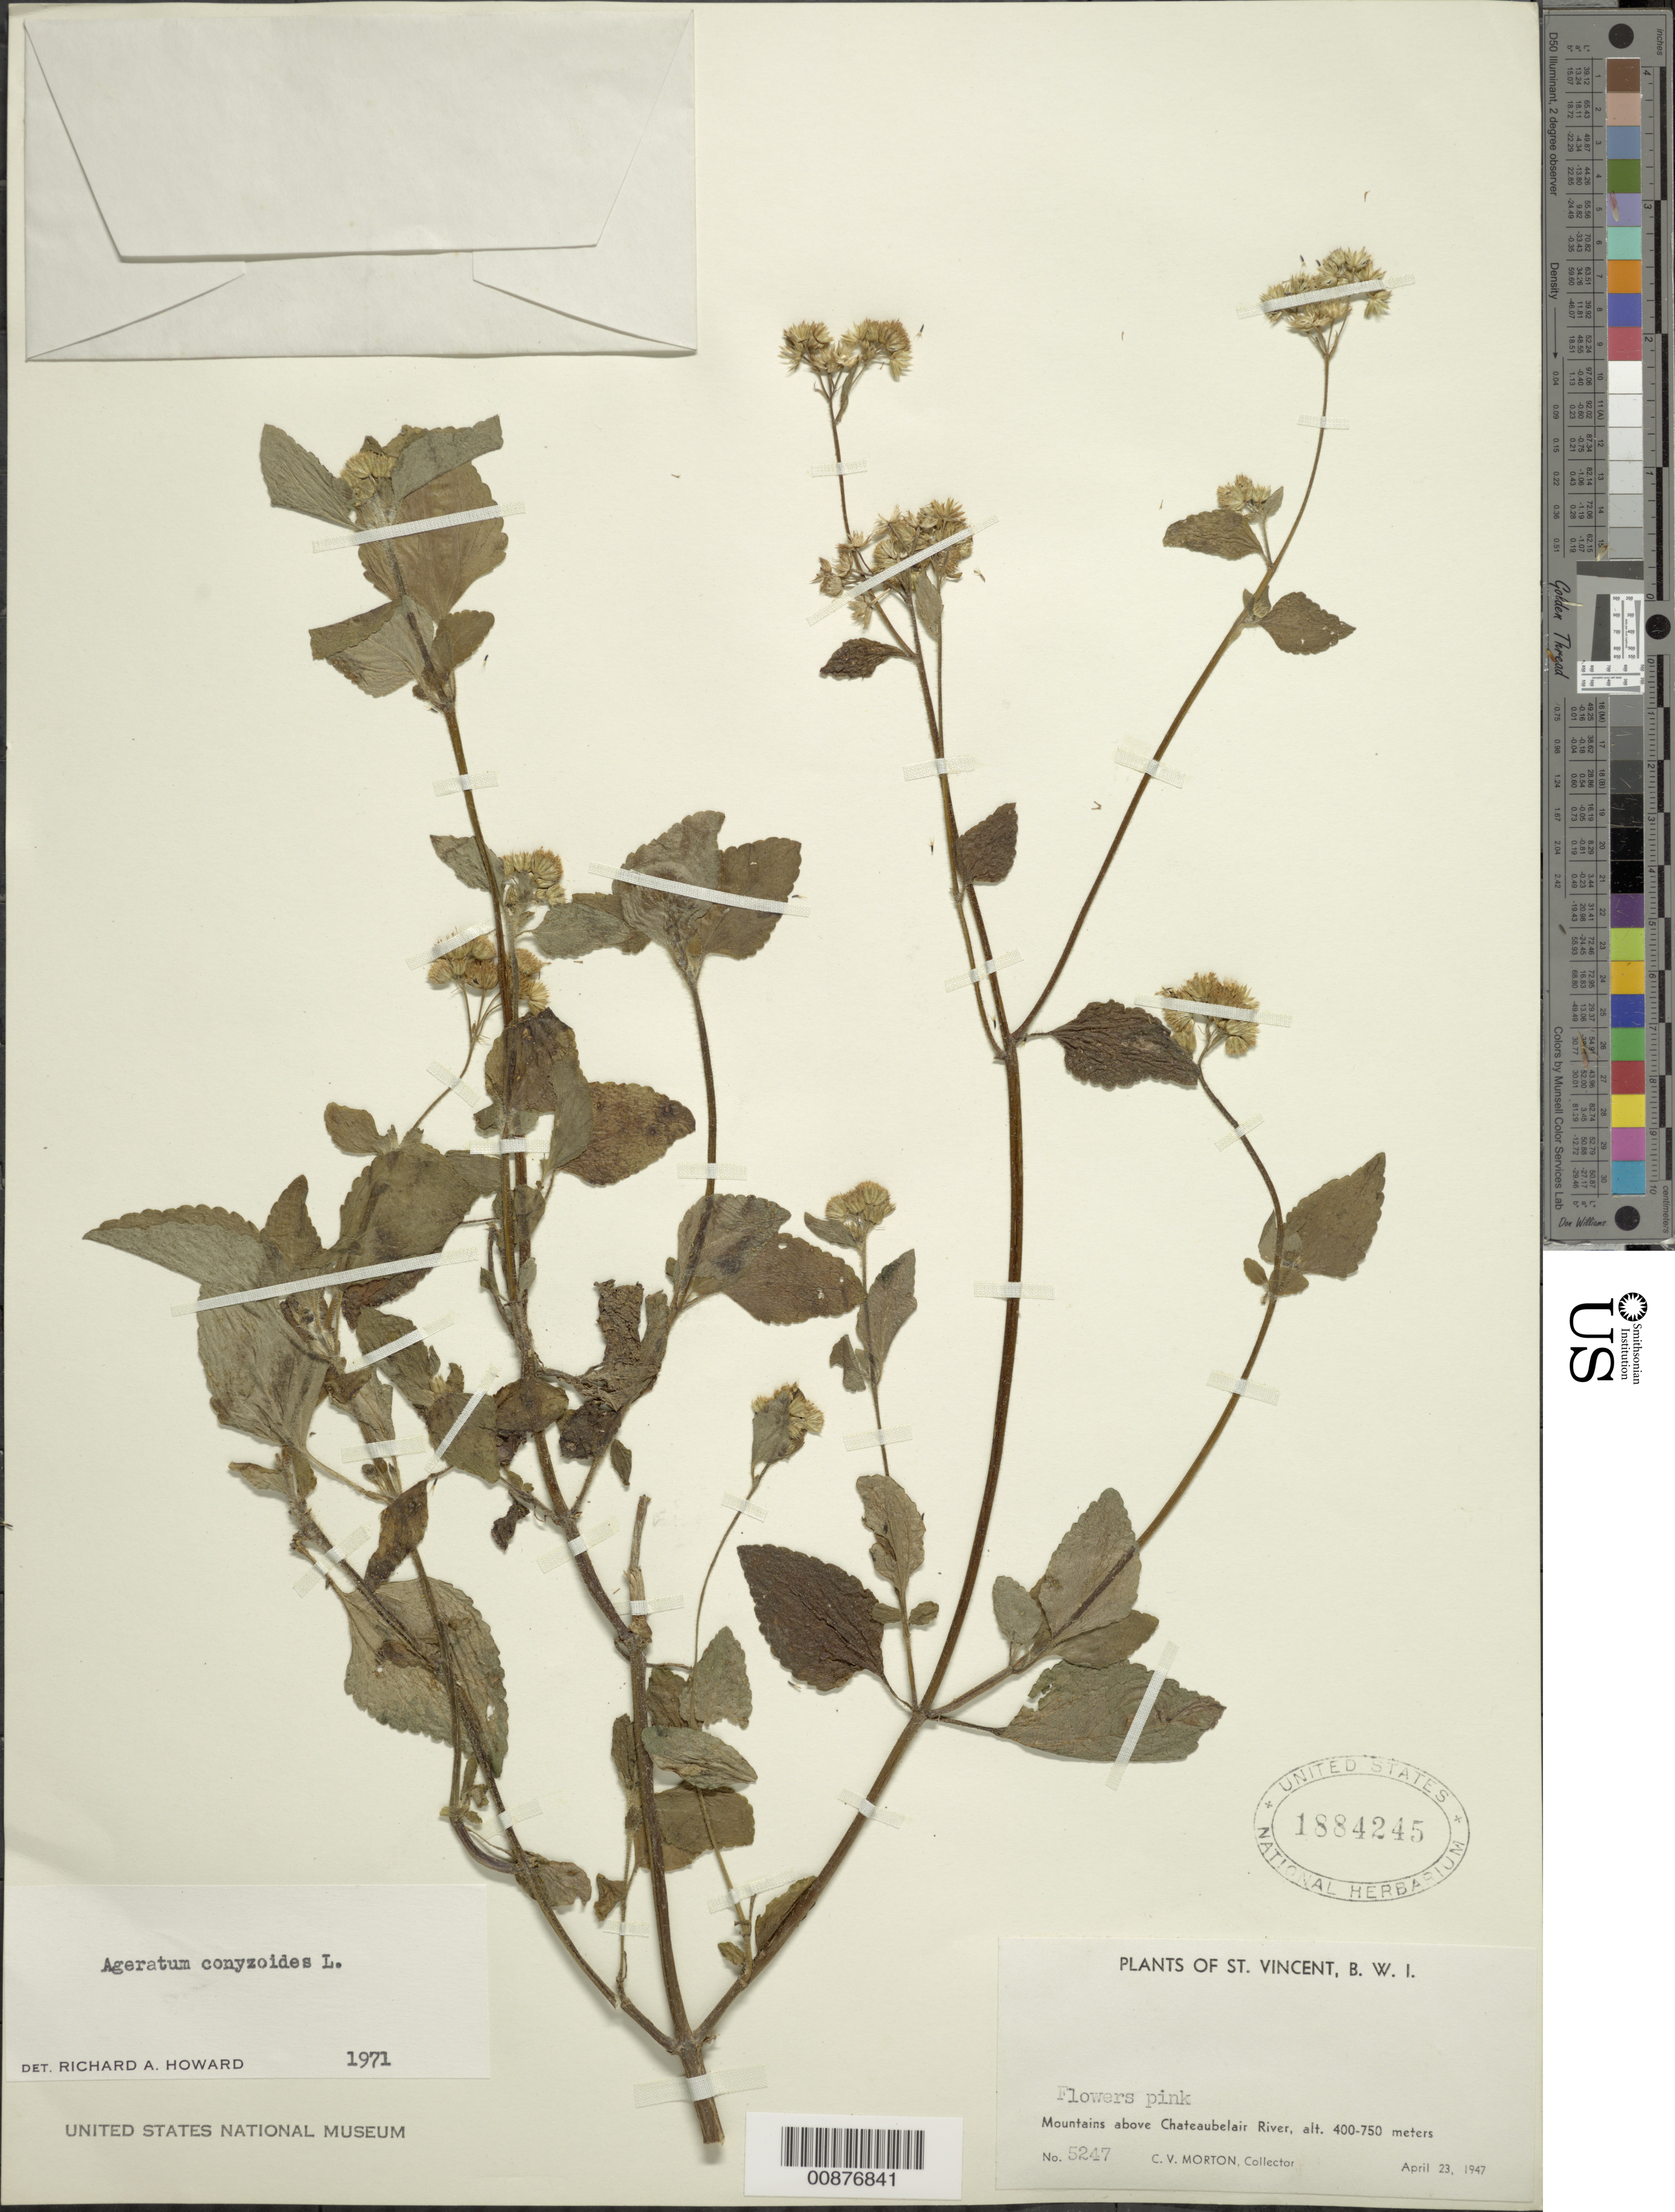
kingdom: Plantae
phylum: Tracheophyta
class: Magnoliopsida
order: Asterales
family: Asteraceae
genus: Ageratum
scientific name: Ageratum conyzoides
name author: L.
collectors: C. V. Morton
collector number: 5247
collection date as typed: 23 Apr 1947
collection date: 1947-04-23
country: St. Vincent - Grenadines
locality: Mountains above Chateaubelair River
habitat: Montane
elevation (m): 400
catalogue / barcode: US 1884245